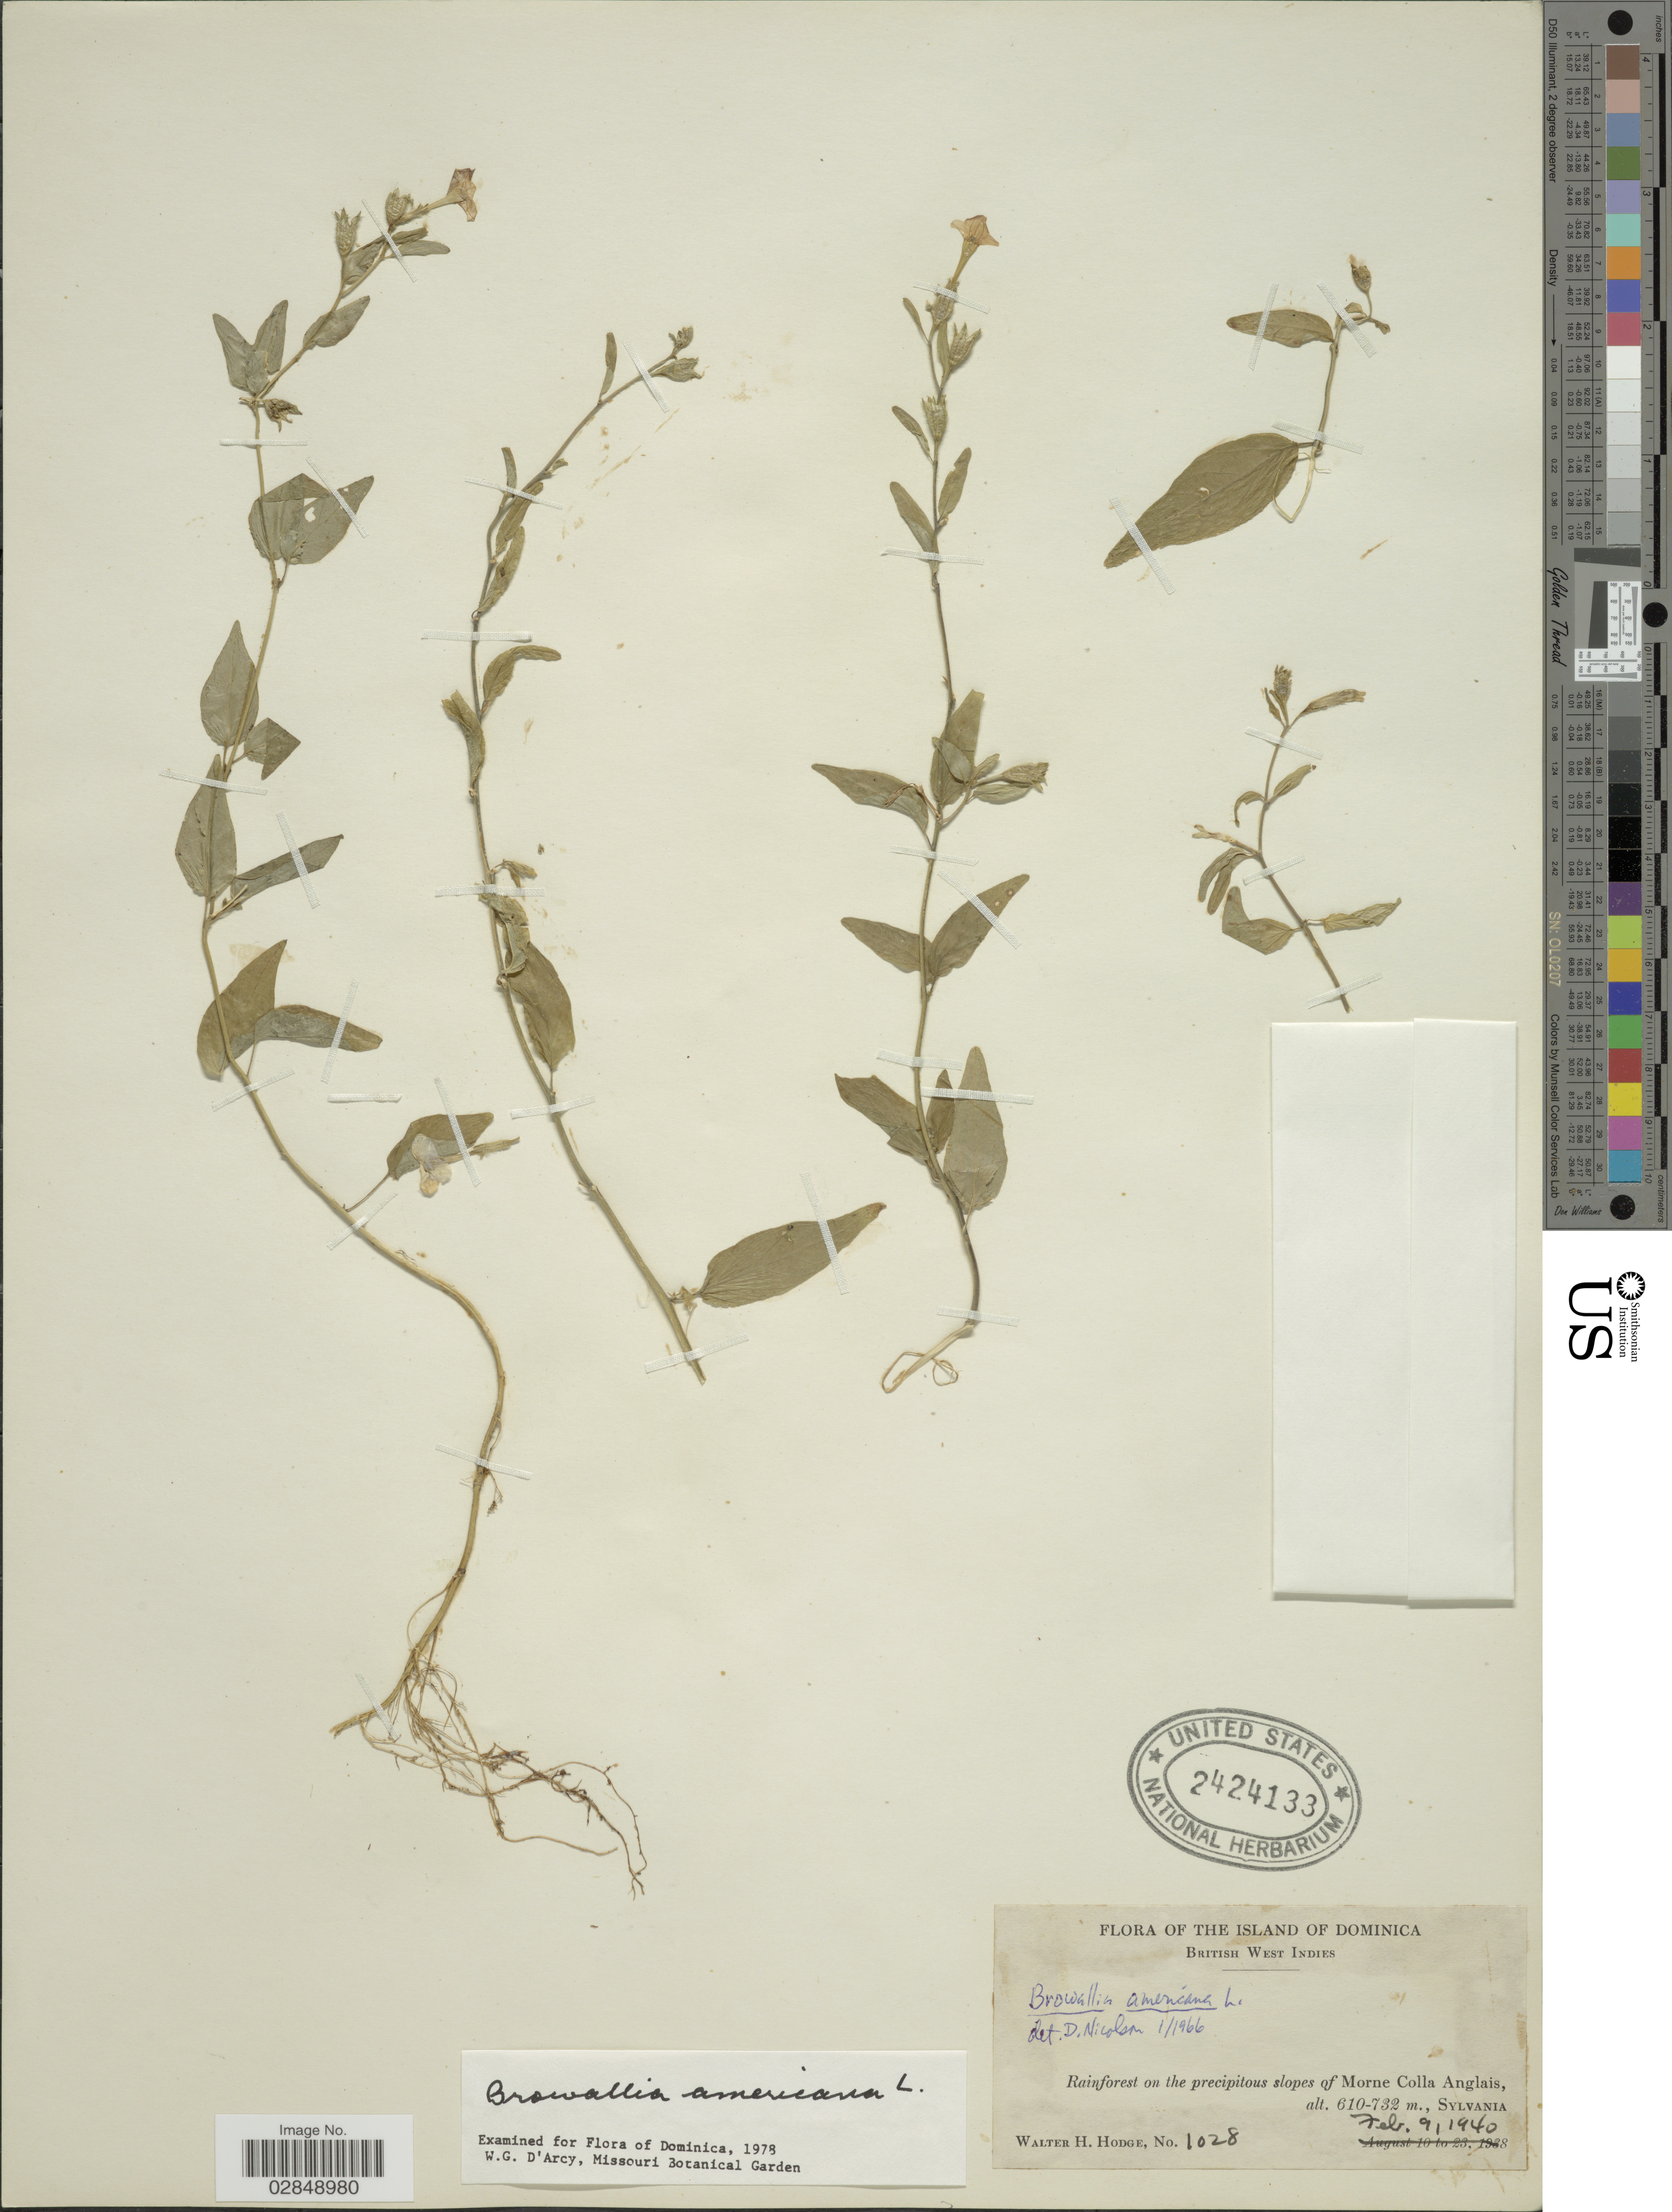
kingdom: Plantae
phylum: Tracheophyta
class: Magnoliopsida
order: Solanales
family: Solanaceae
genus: Browallia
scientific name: Browallia americana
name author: L.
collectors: W. Hodge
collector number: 1028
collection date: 1940-02-09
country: Dominica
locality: Island of Dominica. British West Indies. Rainforest on the precipitous slopes of Morne Colla Anglais., Sylvania.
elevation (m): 610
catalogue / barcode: US 2424133